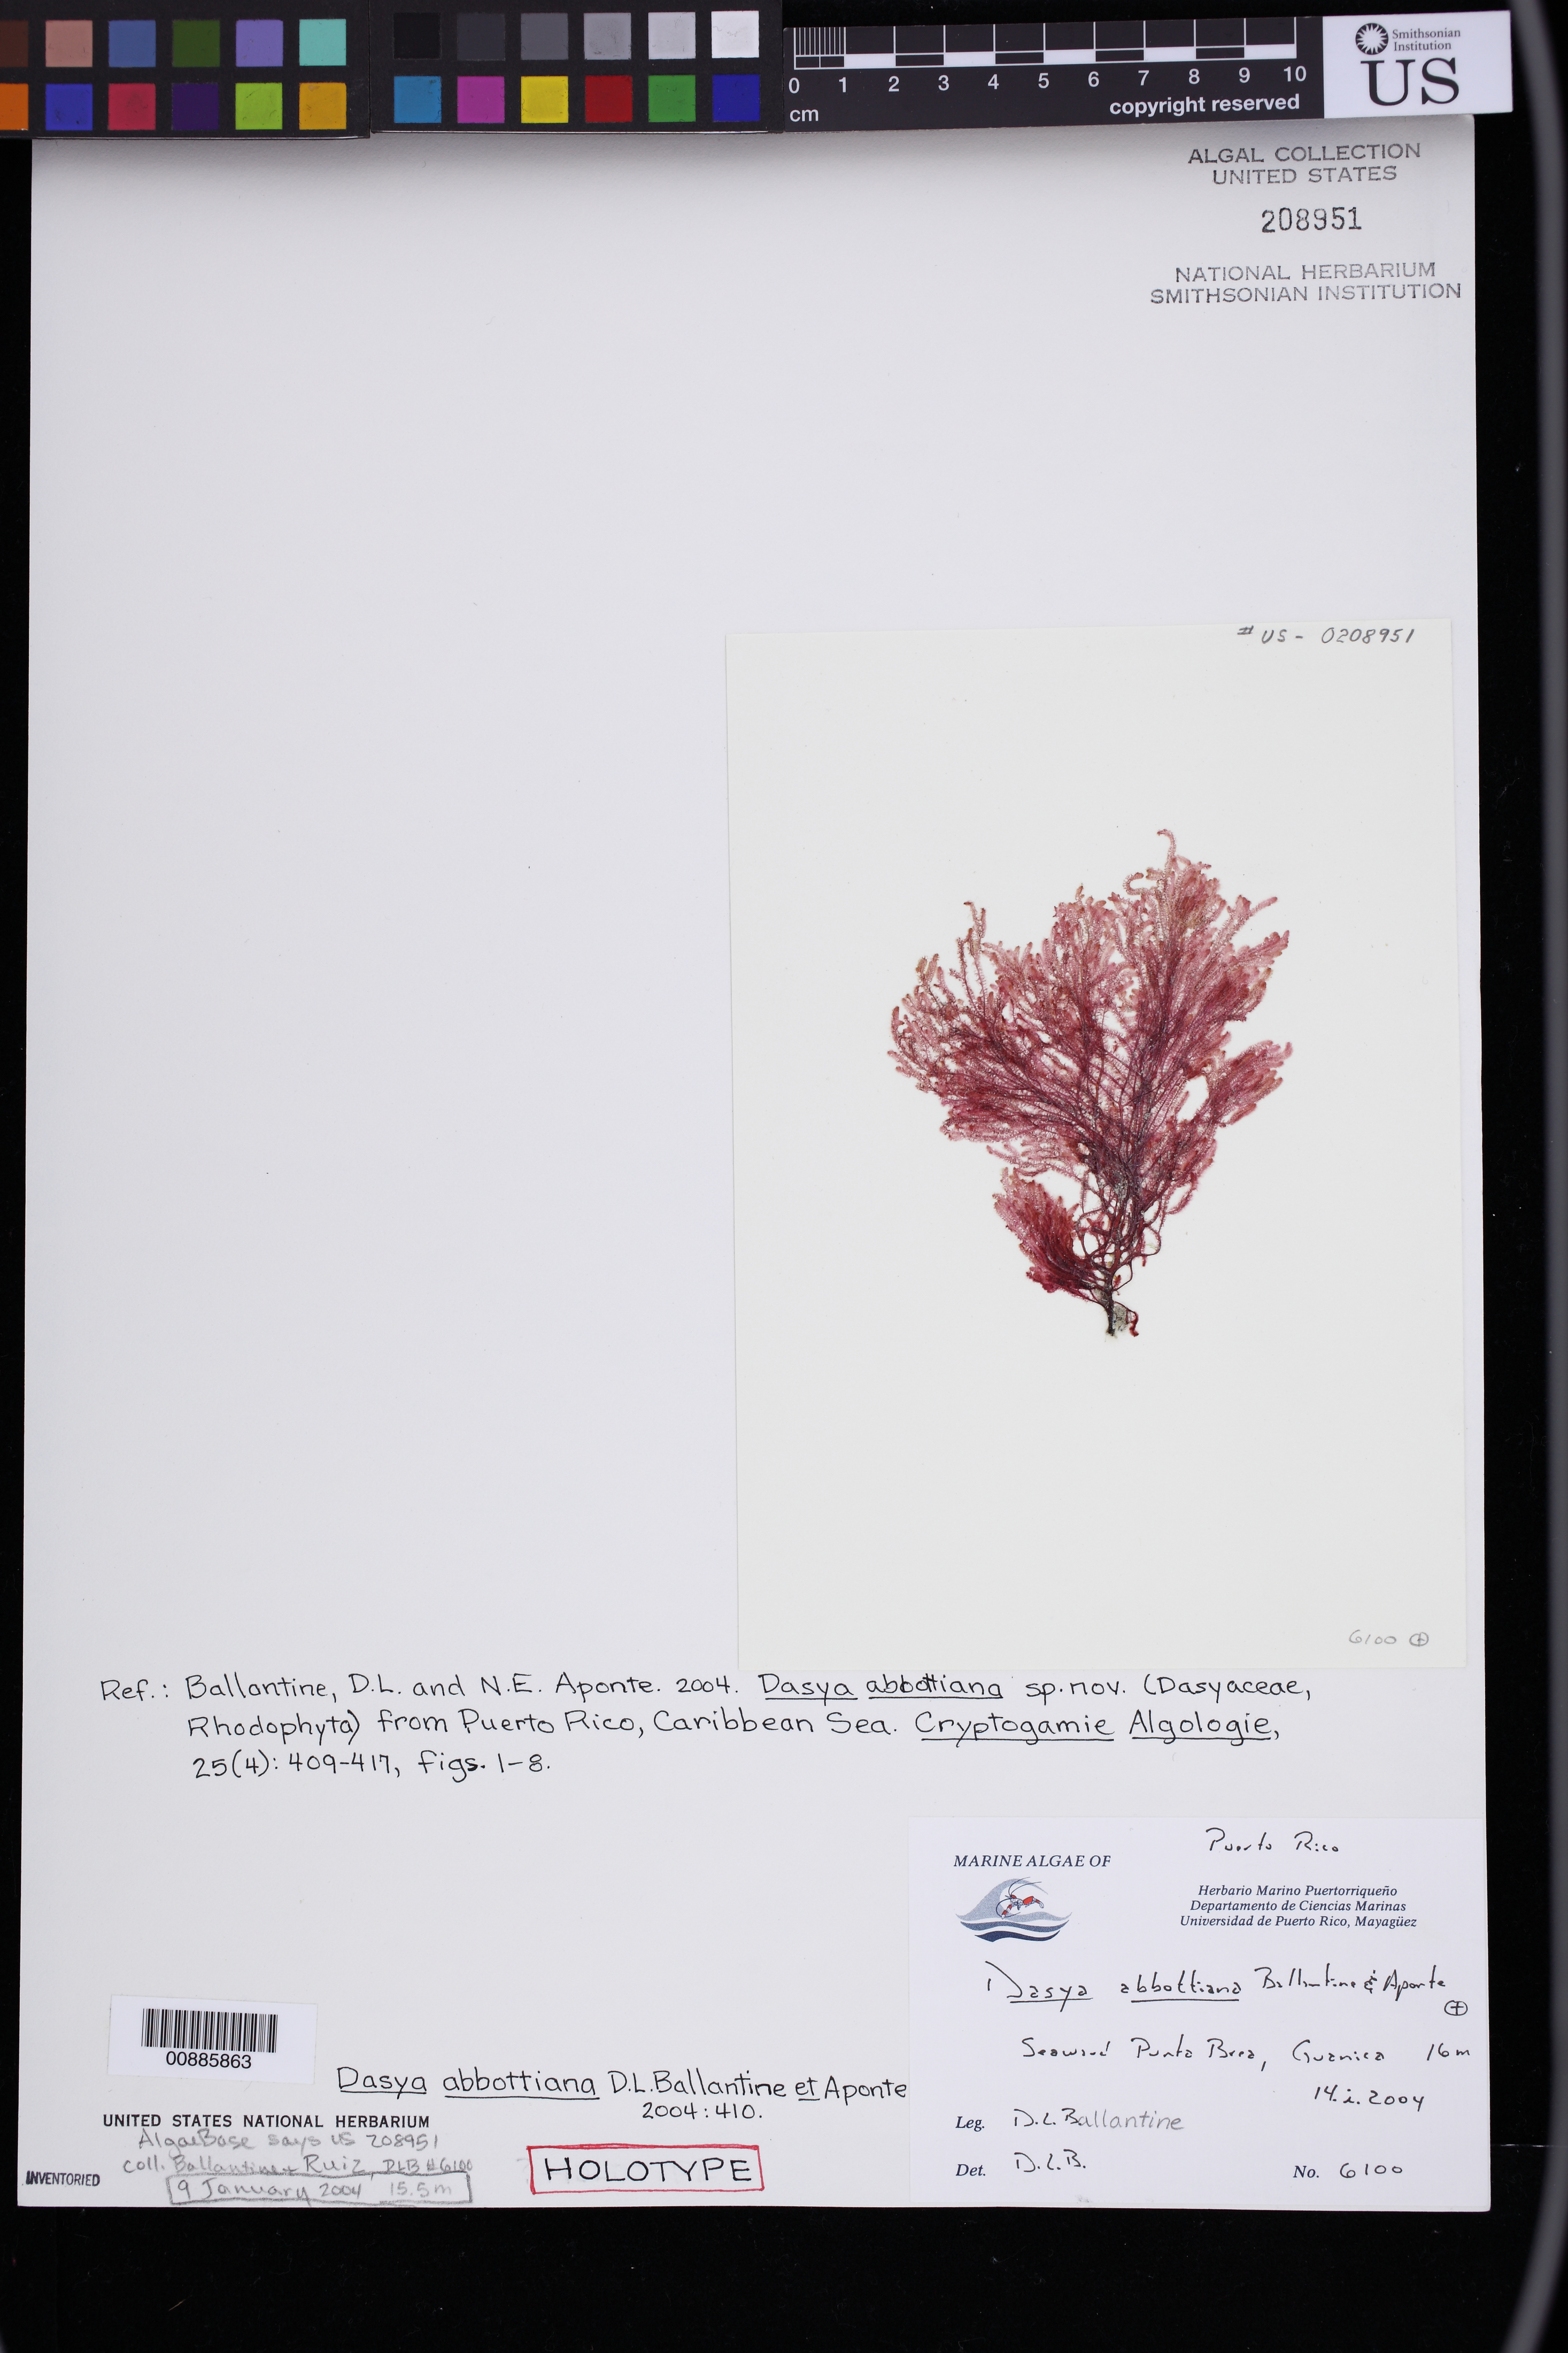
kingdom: Plantae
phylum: Rhodophyta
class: Florideophyceae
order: Ceramiales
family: Dasyaceae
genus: Dasya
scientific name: Dasya abbottiana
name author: D.L. Ballant. & N.E.Aponte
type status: Holotype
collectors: D.L. Ballantine & H. Ruiz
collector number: DLB 6100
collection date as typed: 14 Jan 2004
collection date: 2004-01-14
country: Puerto Rico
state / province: Guanica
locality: Seaward Punta Brea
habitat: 16 m.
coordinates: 17 54.592'N, 66 56.445'W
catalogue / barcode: US 208951